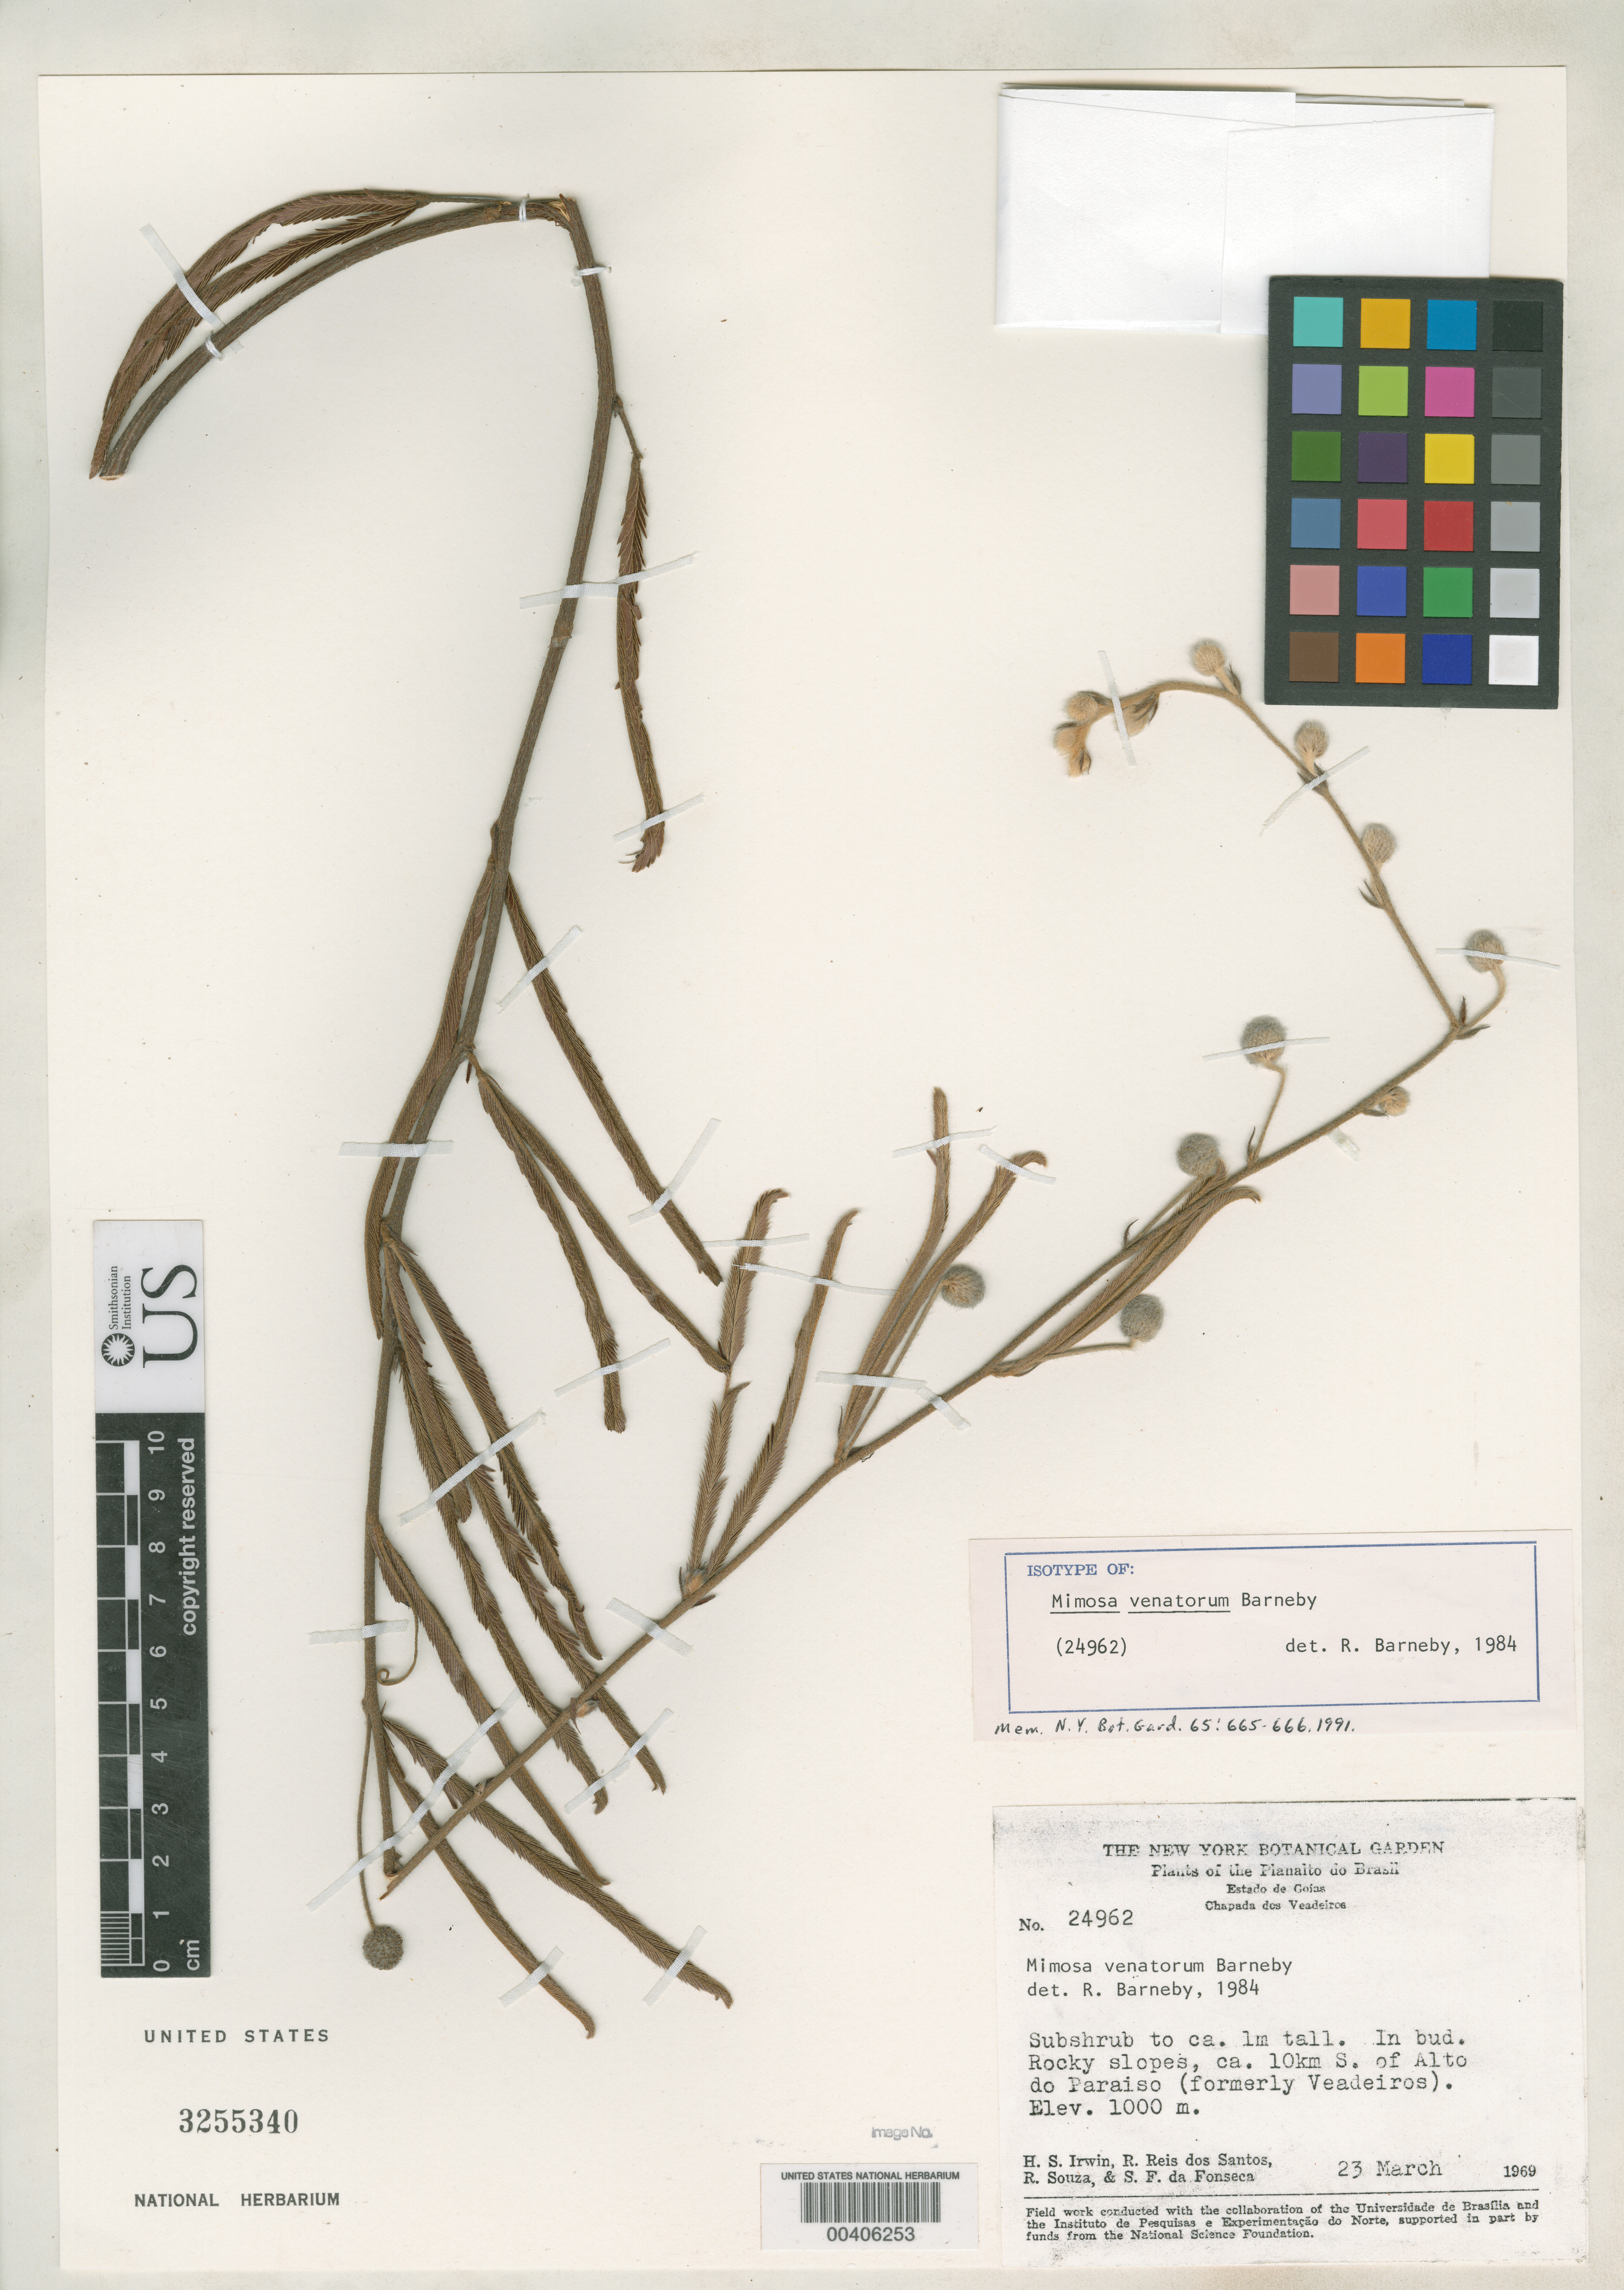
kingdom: Plantae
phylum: Tracheophyta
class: Magnoliopsida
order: Fabales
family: Fabaceae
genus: Mimosa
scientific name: Mimosa venatorum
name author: Barneby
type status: Isotype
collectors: H. Irwin, R. G. P. Santos, R. Souza & S. F. Fonsêca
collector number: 24962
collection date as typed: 23 Mar 1969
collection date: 1969-03-23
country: Brazil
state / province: Goiás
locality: Chapada dos Veadeiros, rocky slopes, ca. 10 km S of Alto do Paraiso (formerly Veadeiros).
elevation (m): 1000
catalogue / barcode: US 3255340